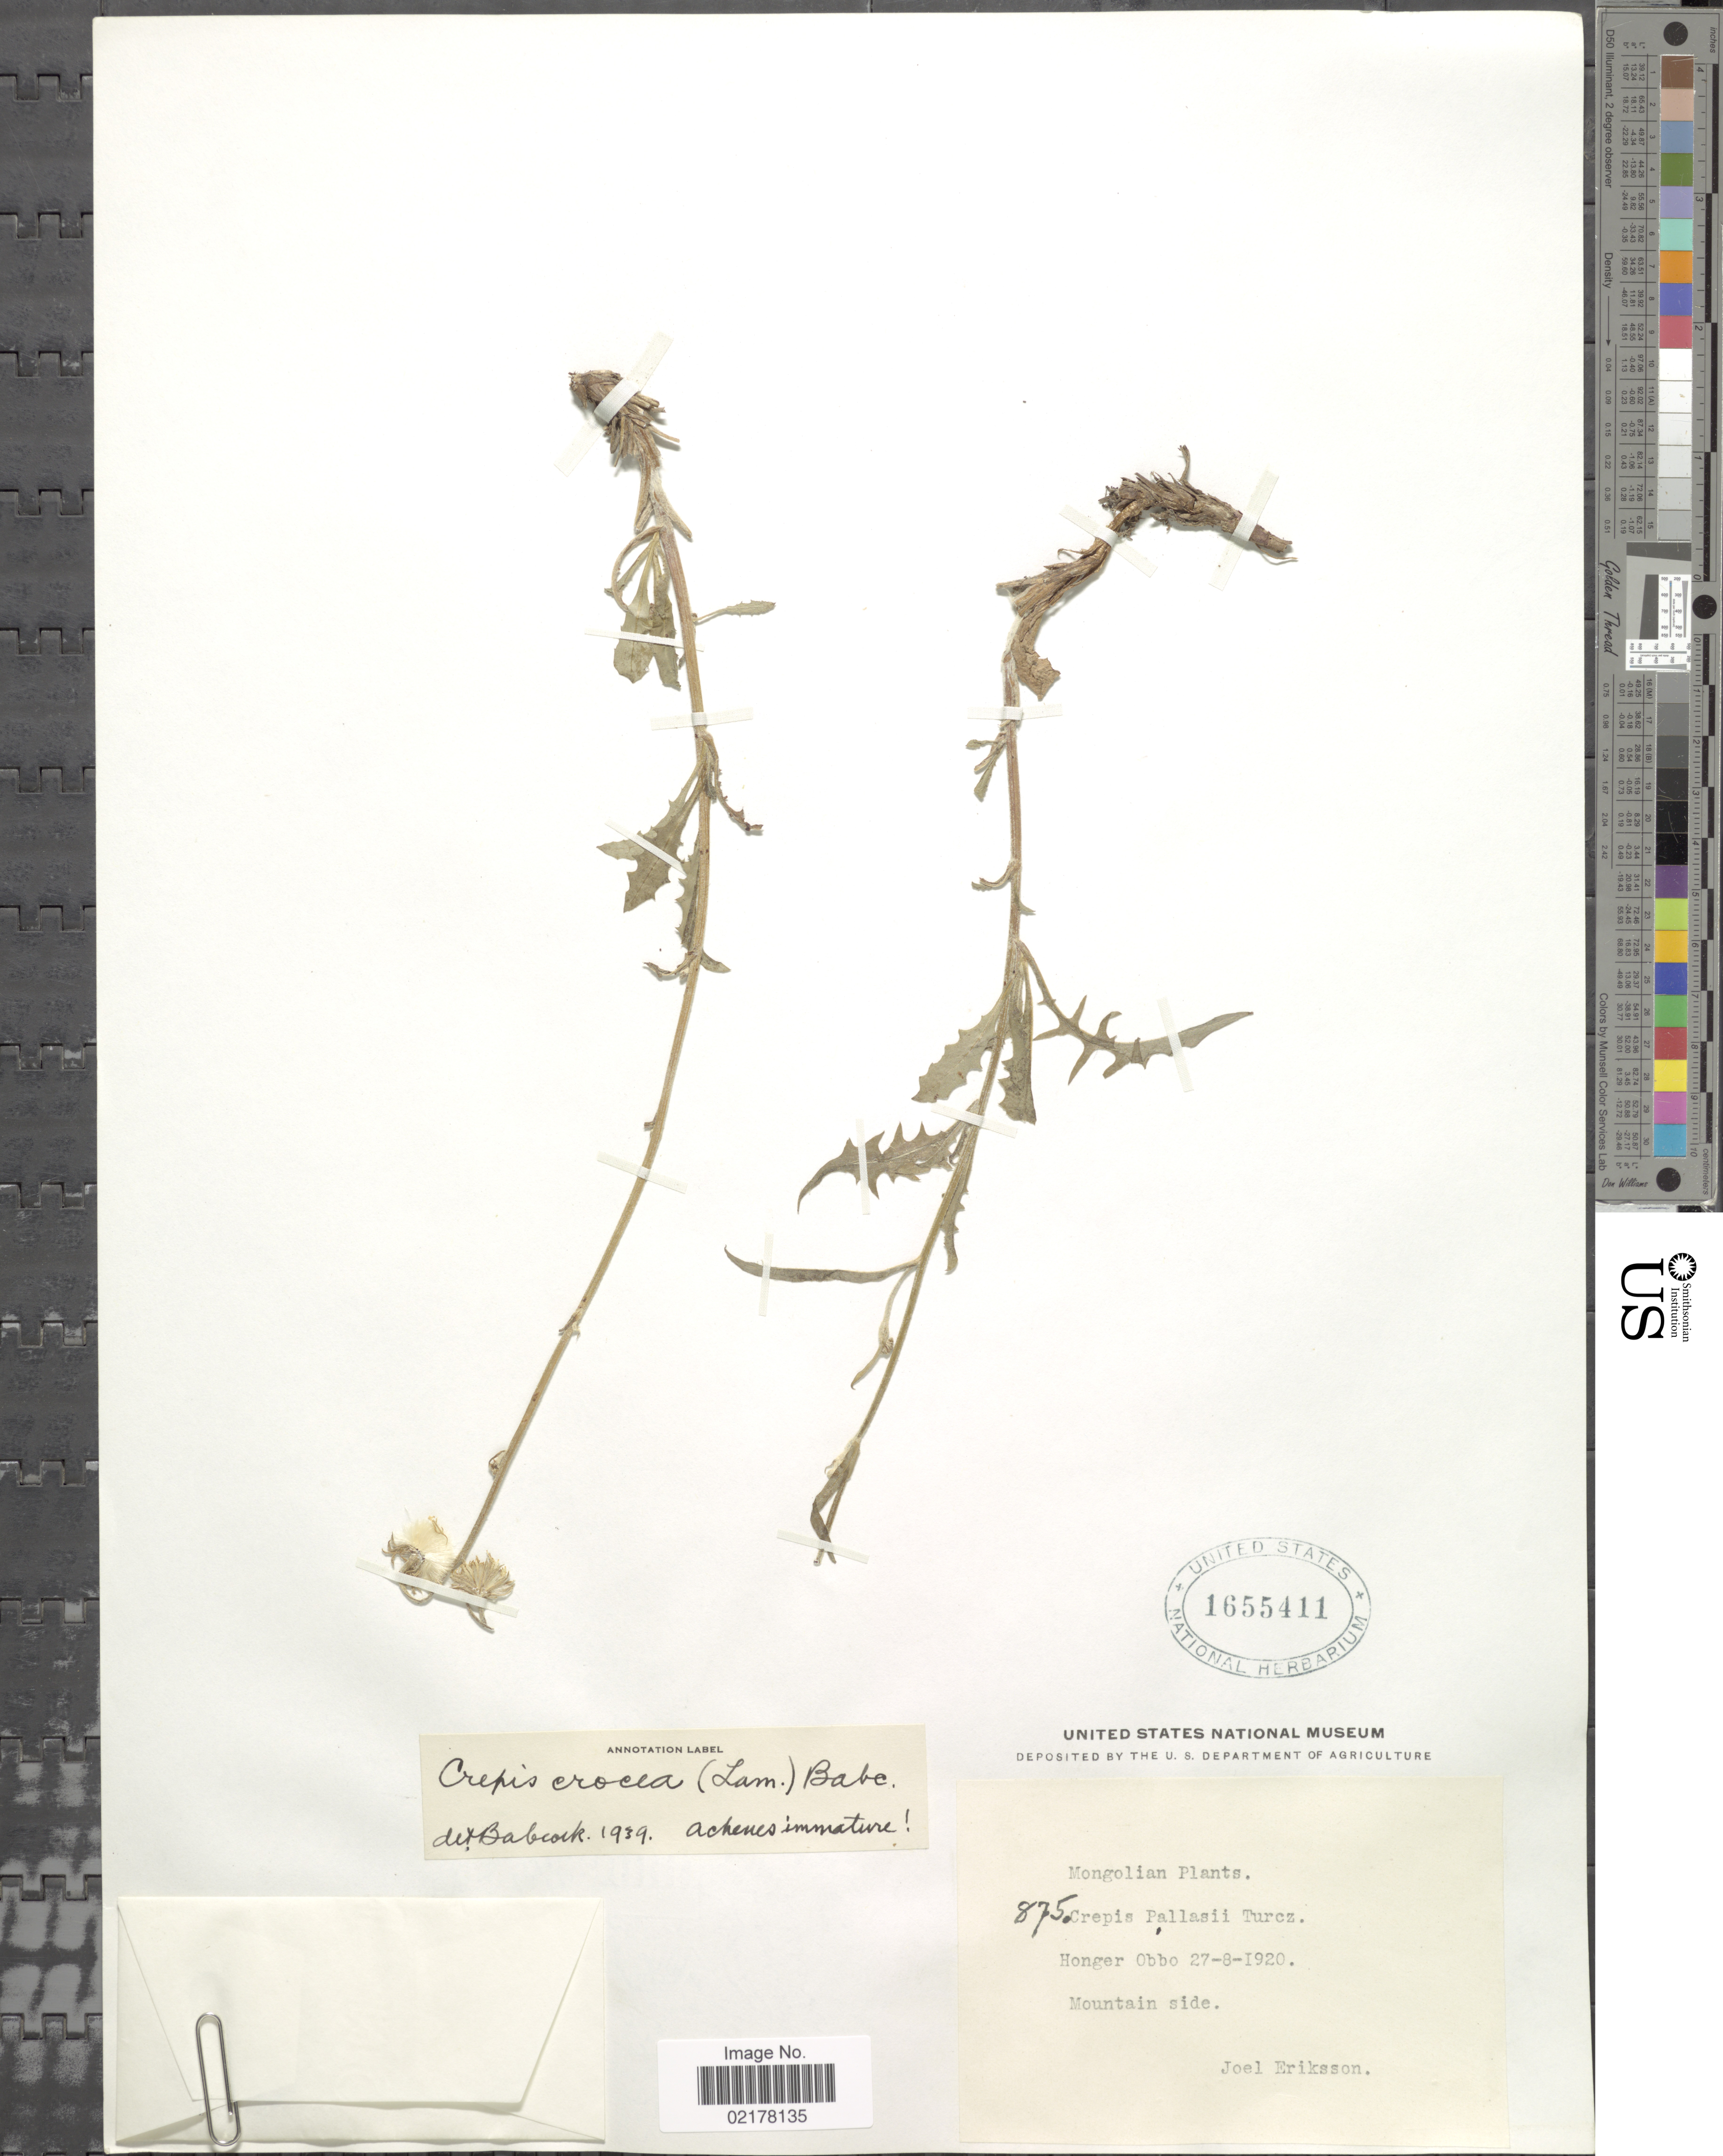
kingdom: Plantae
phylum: Tracheophyta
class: Magnoliopsida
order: Asterales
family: Asteraceae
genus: Crepis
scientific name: Crepis crocea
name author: (Lam.) Babc.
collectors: J. Eriksson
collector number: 875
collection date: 1920-08-27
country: Mongolia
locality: Honger Obbo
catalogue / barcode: US 1655411